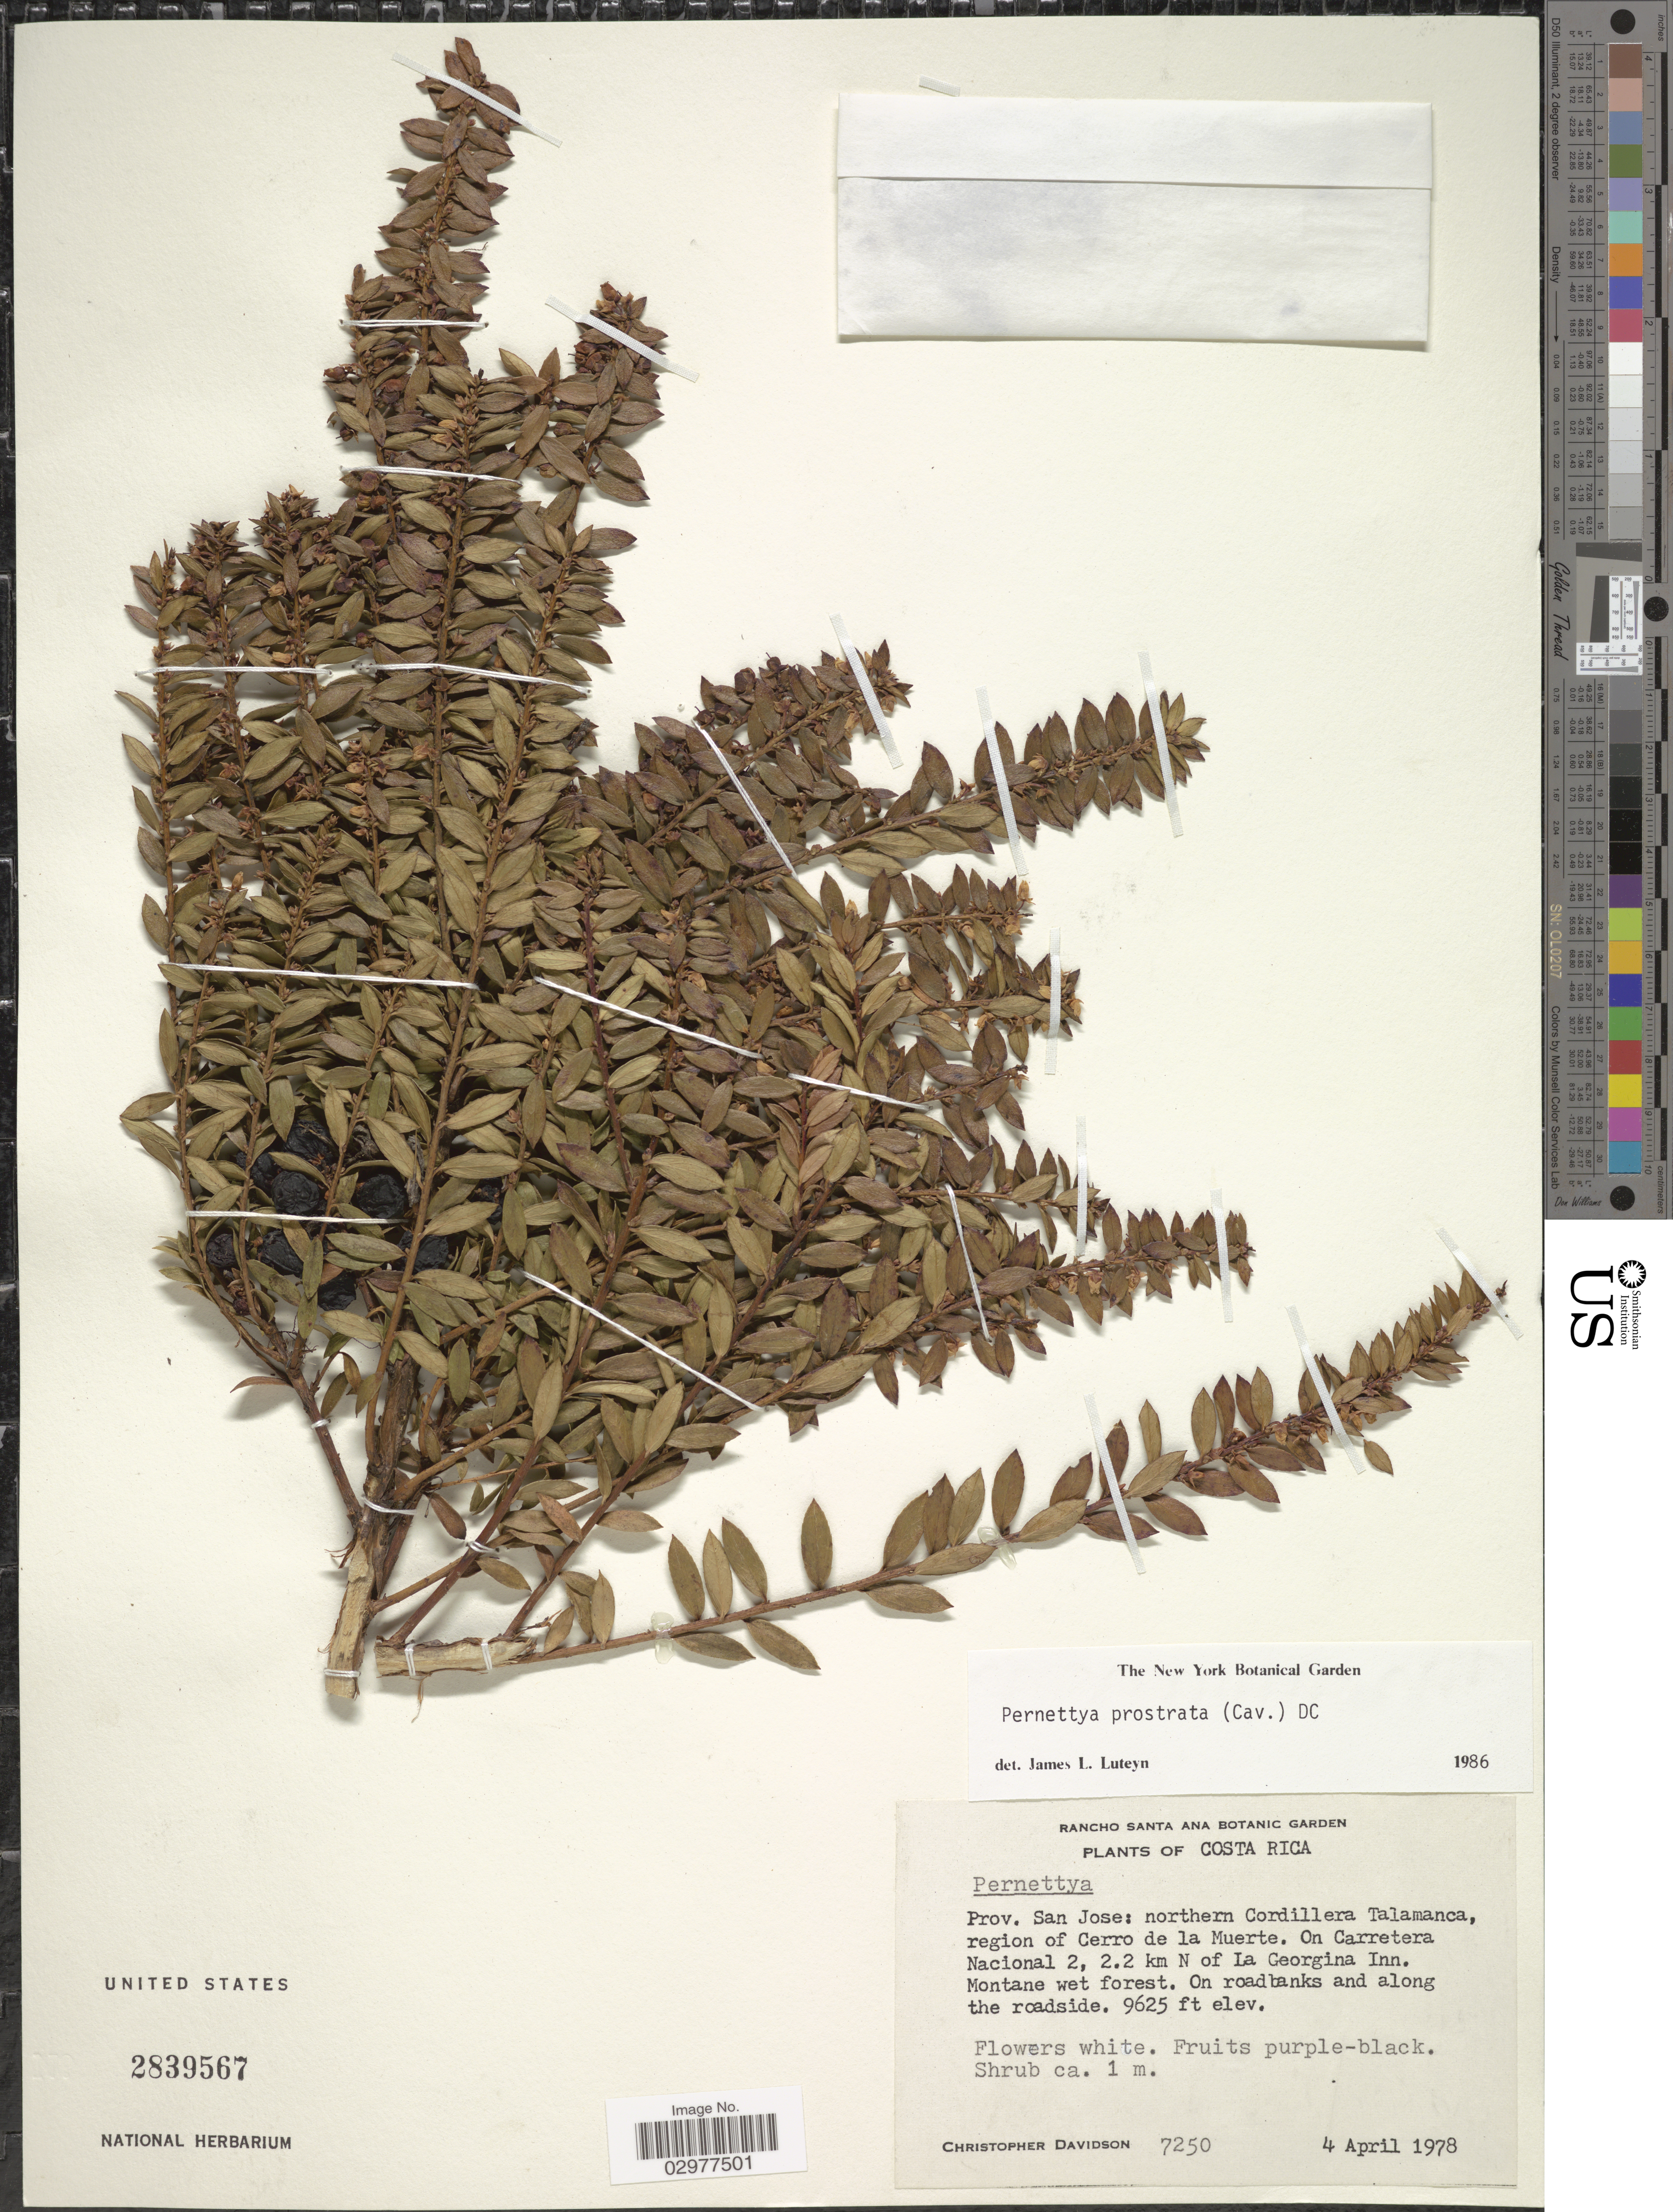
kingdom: Plantae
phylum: Tracheophyta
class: Magnoliopsida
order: Ericales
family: Ericaceae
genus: Pernettya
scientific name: Pernettya prostrata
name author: (Cav.) DC.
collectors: C. Davidson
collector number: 7250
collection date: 1978-04-04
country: Costa Rica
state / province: San José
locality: Northern Cordillera Talamanca, region of Cerro de la Muerte. On Carretera Nacional 2, 2.2 km N of La Georgina Inn.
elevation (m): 2934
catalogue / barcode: US 2839567